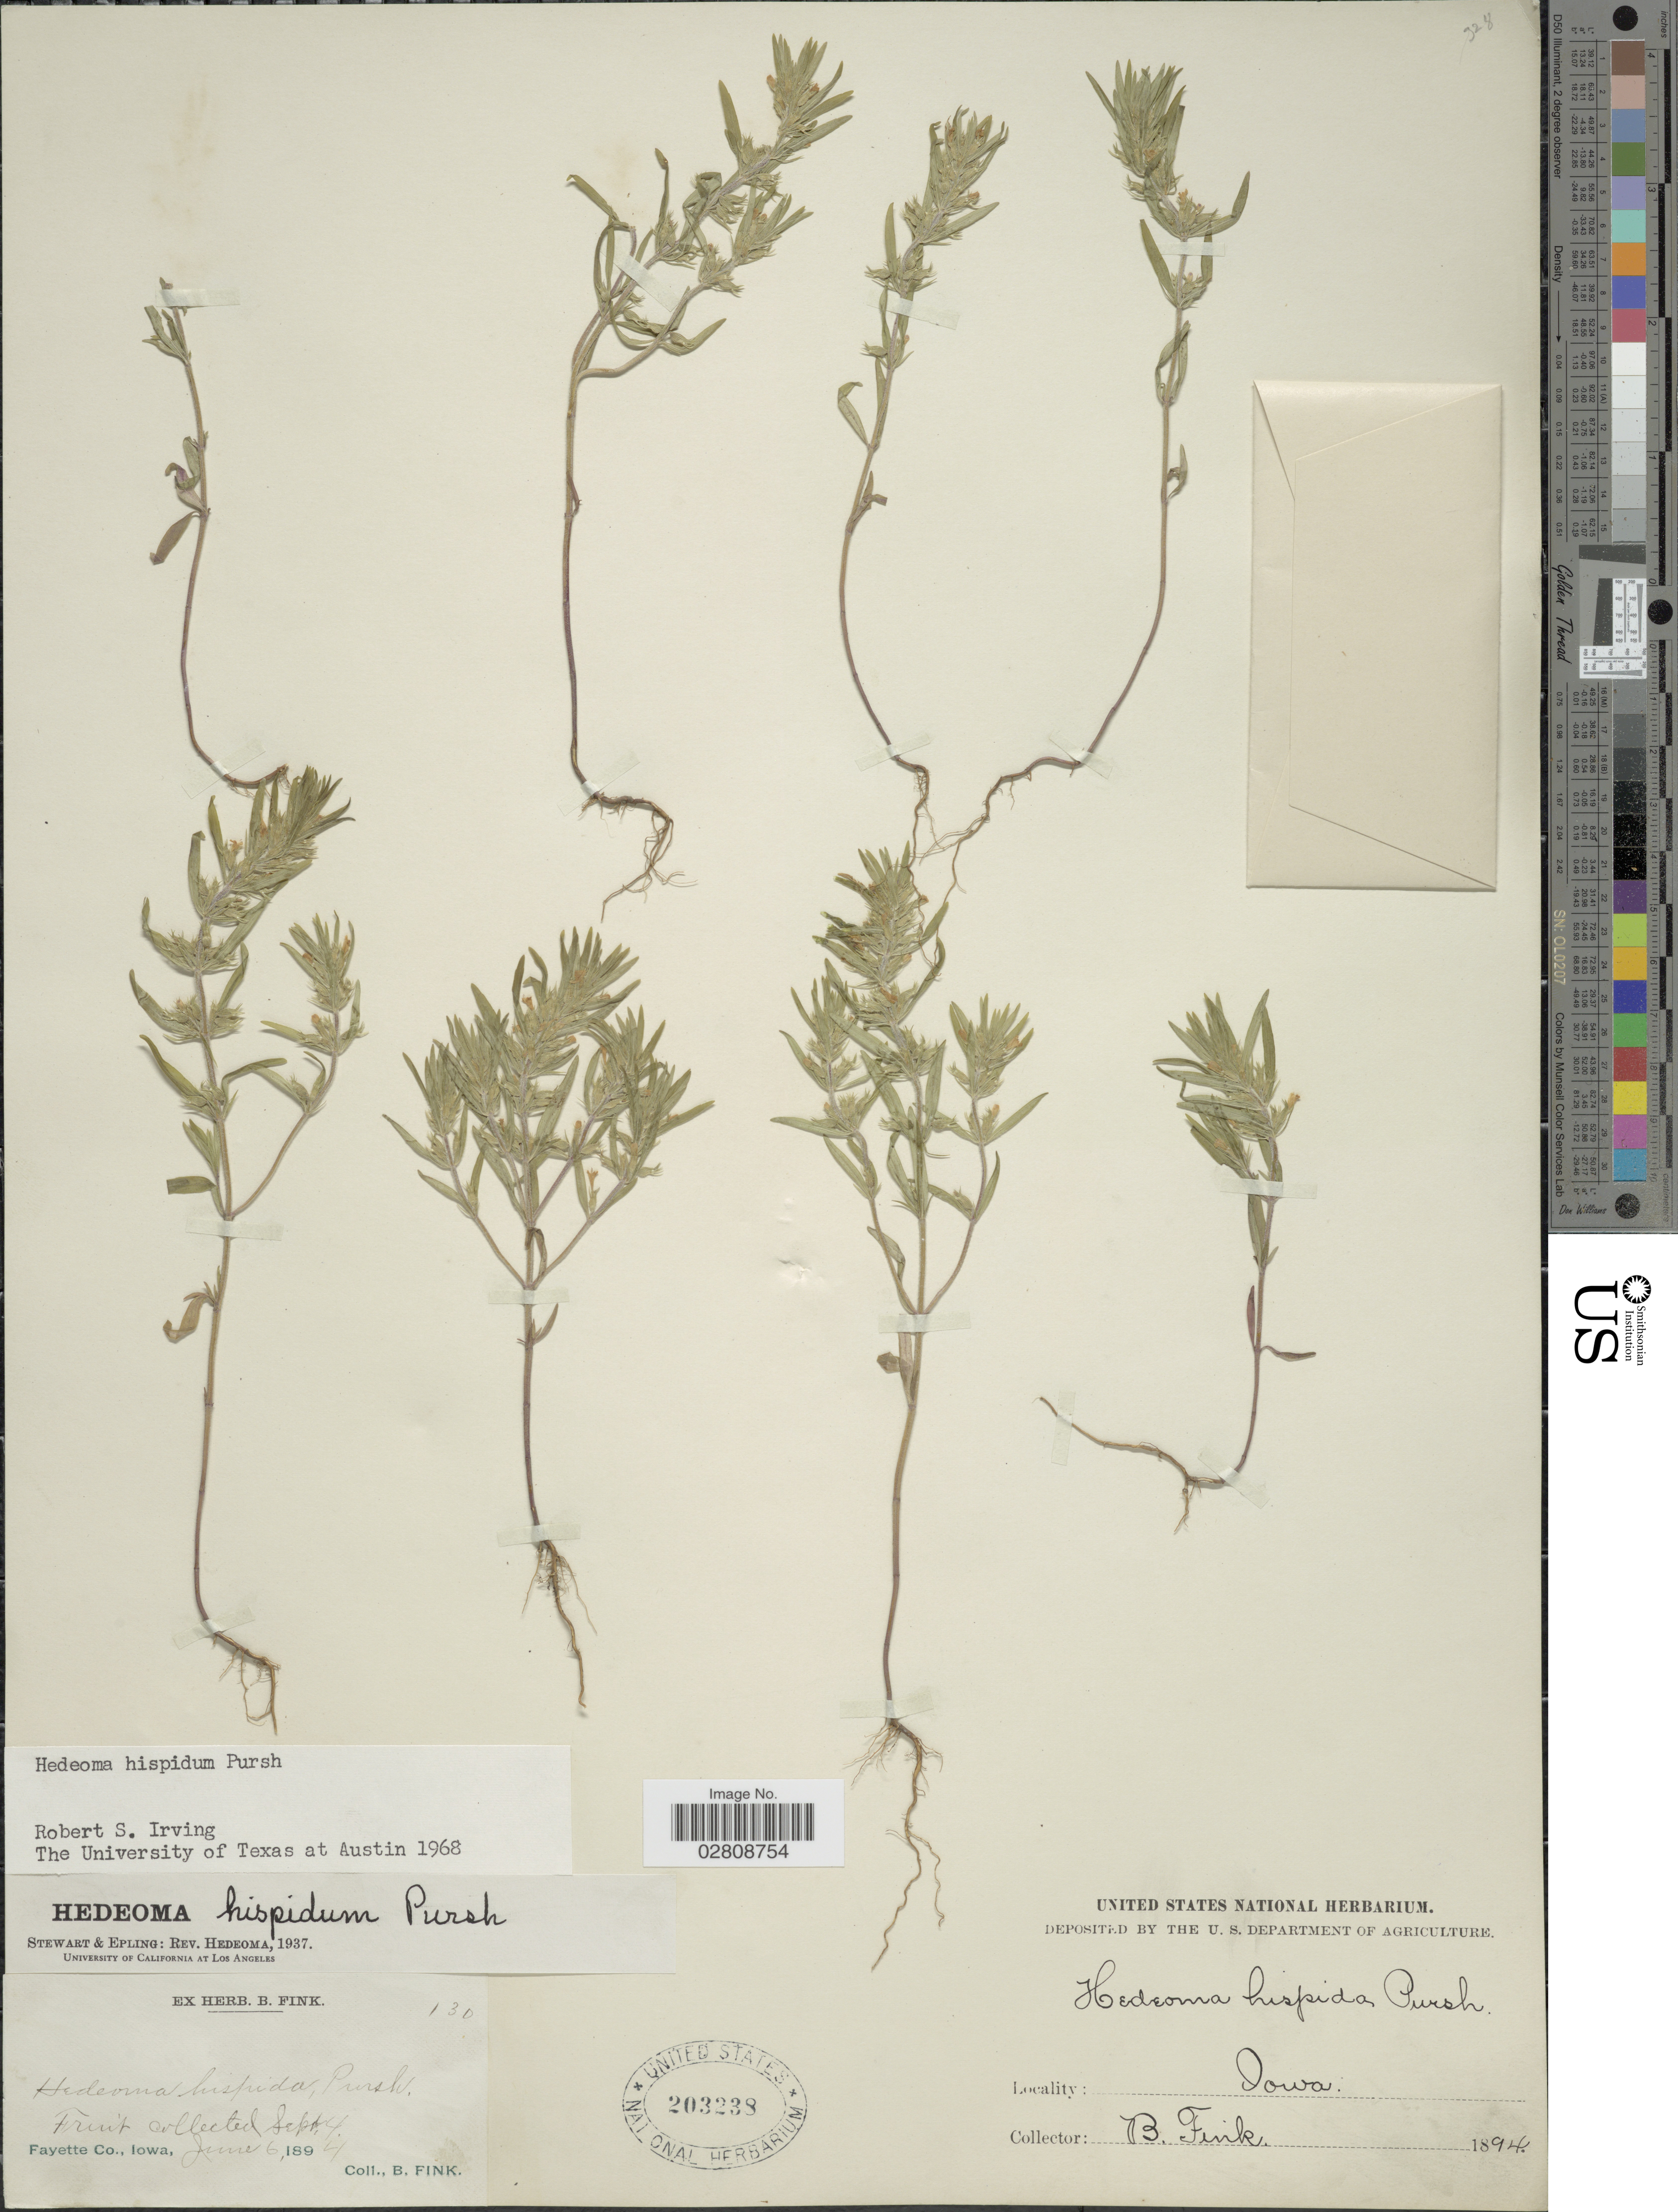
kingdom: Plantae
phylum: Tracheophyta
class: Magnoliopsida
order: Lamiales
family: Lamiaceae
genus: Hedeoma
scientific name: Hedeoma hispida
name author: Pursh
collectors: B. Fink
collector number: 130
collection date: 1894-06-06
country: United States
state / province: Iowa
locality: Fayette Co.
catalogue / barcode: US 203238